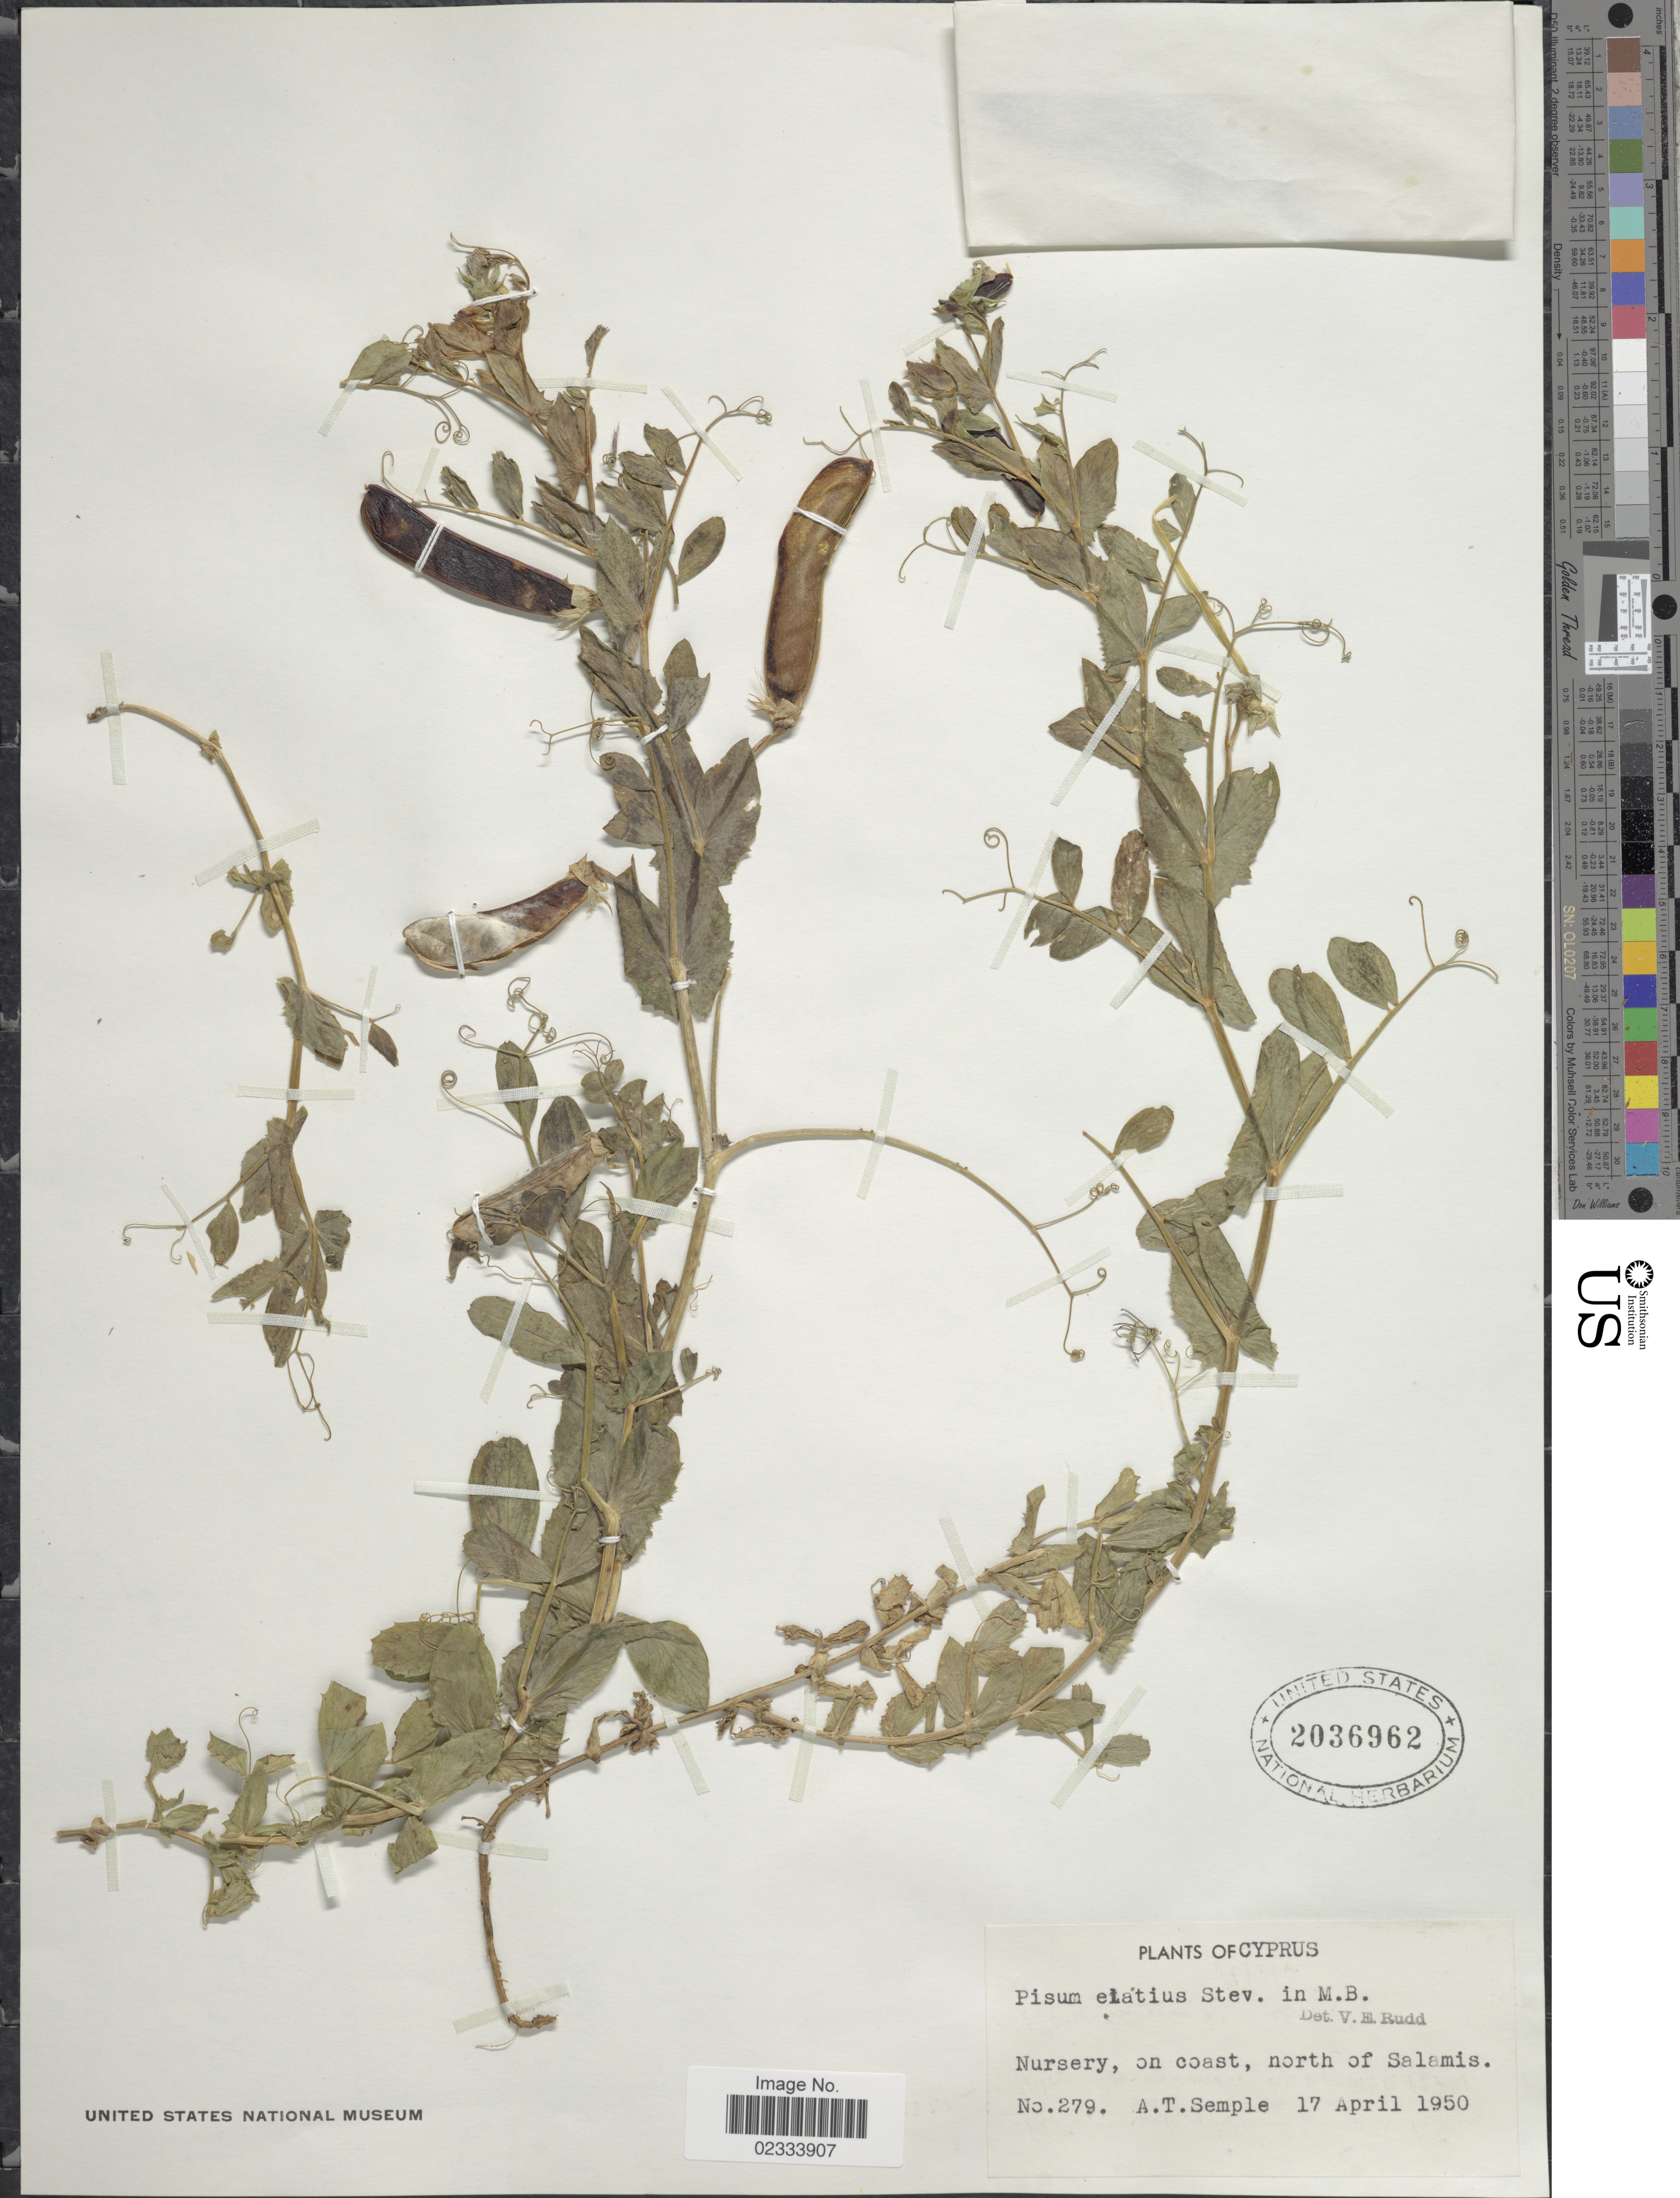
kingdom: Plantae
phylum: Tracheophyta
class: Magnoliopsida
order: Fabales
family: Fabaceae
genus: Pisum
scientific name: Pisum elatius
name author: M. Bieb.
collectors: A. Semple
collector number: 279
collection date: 1950-04-17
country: Cyprus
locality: Nursery, on coast, north of Salamis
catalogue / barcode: US 2036962